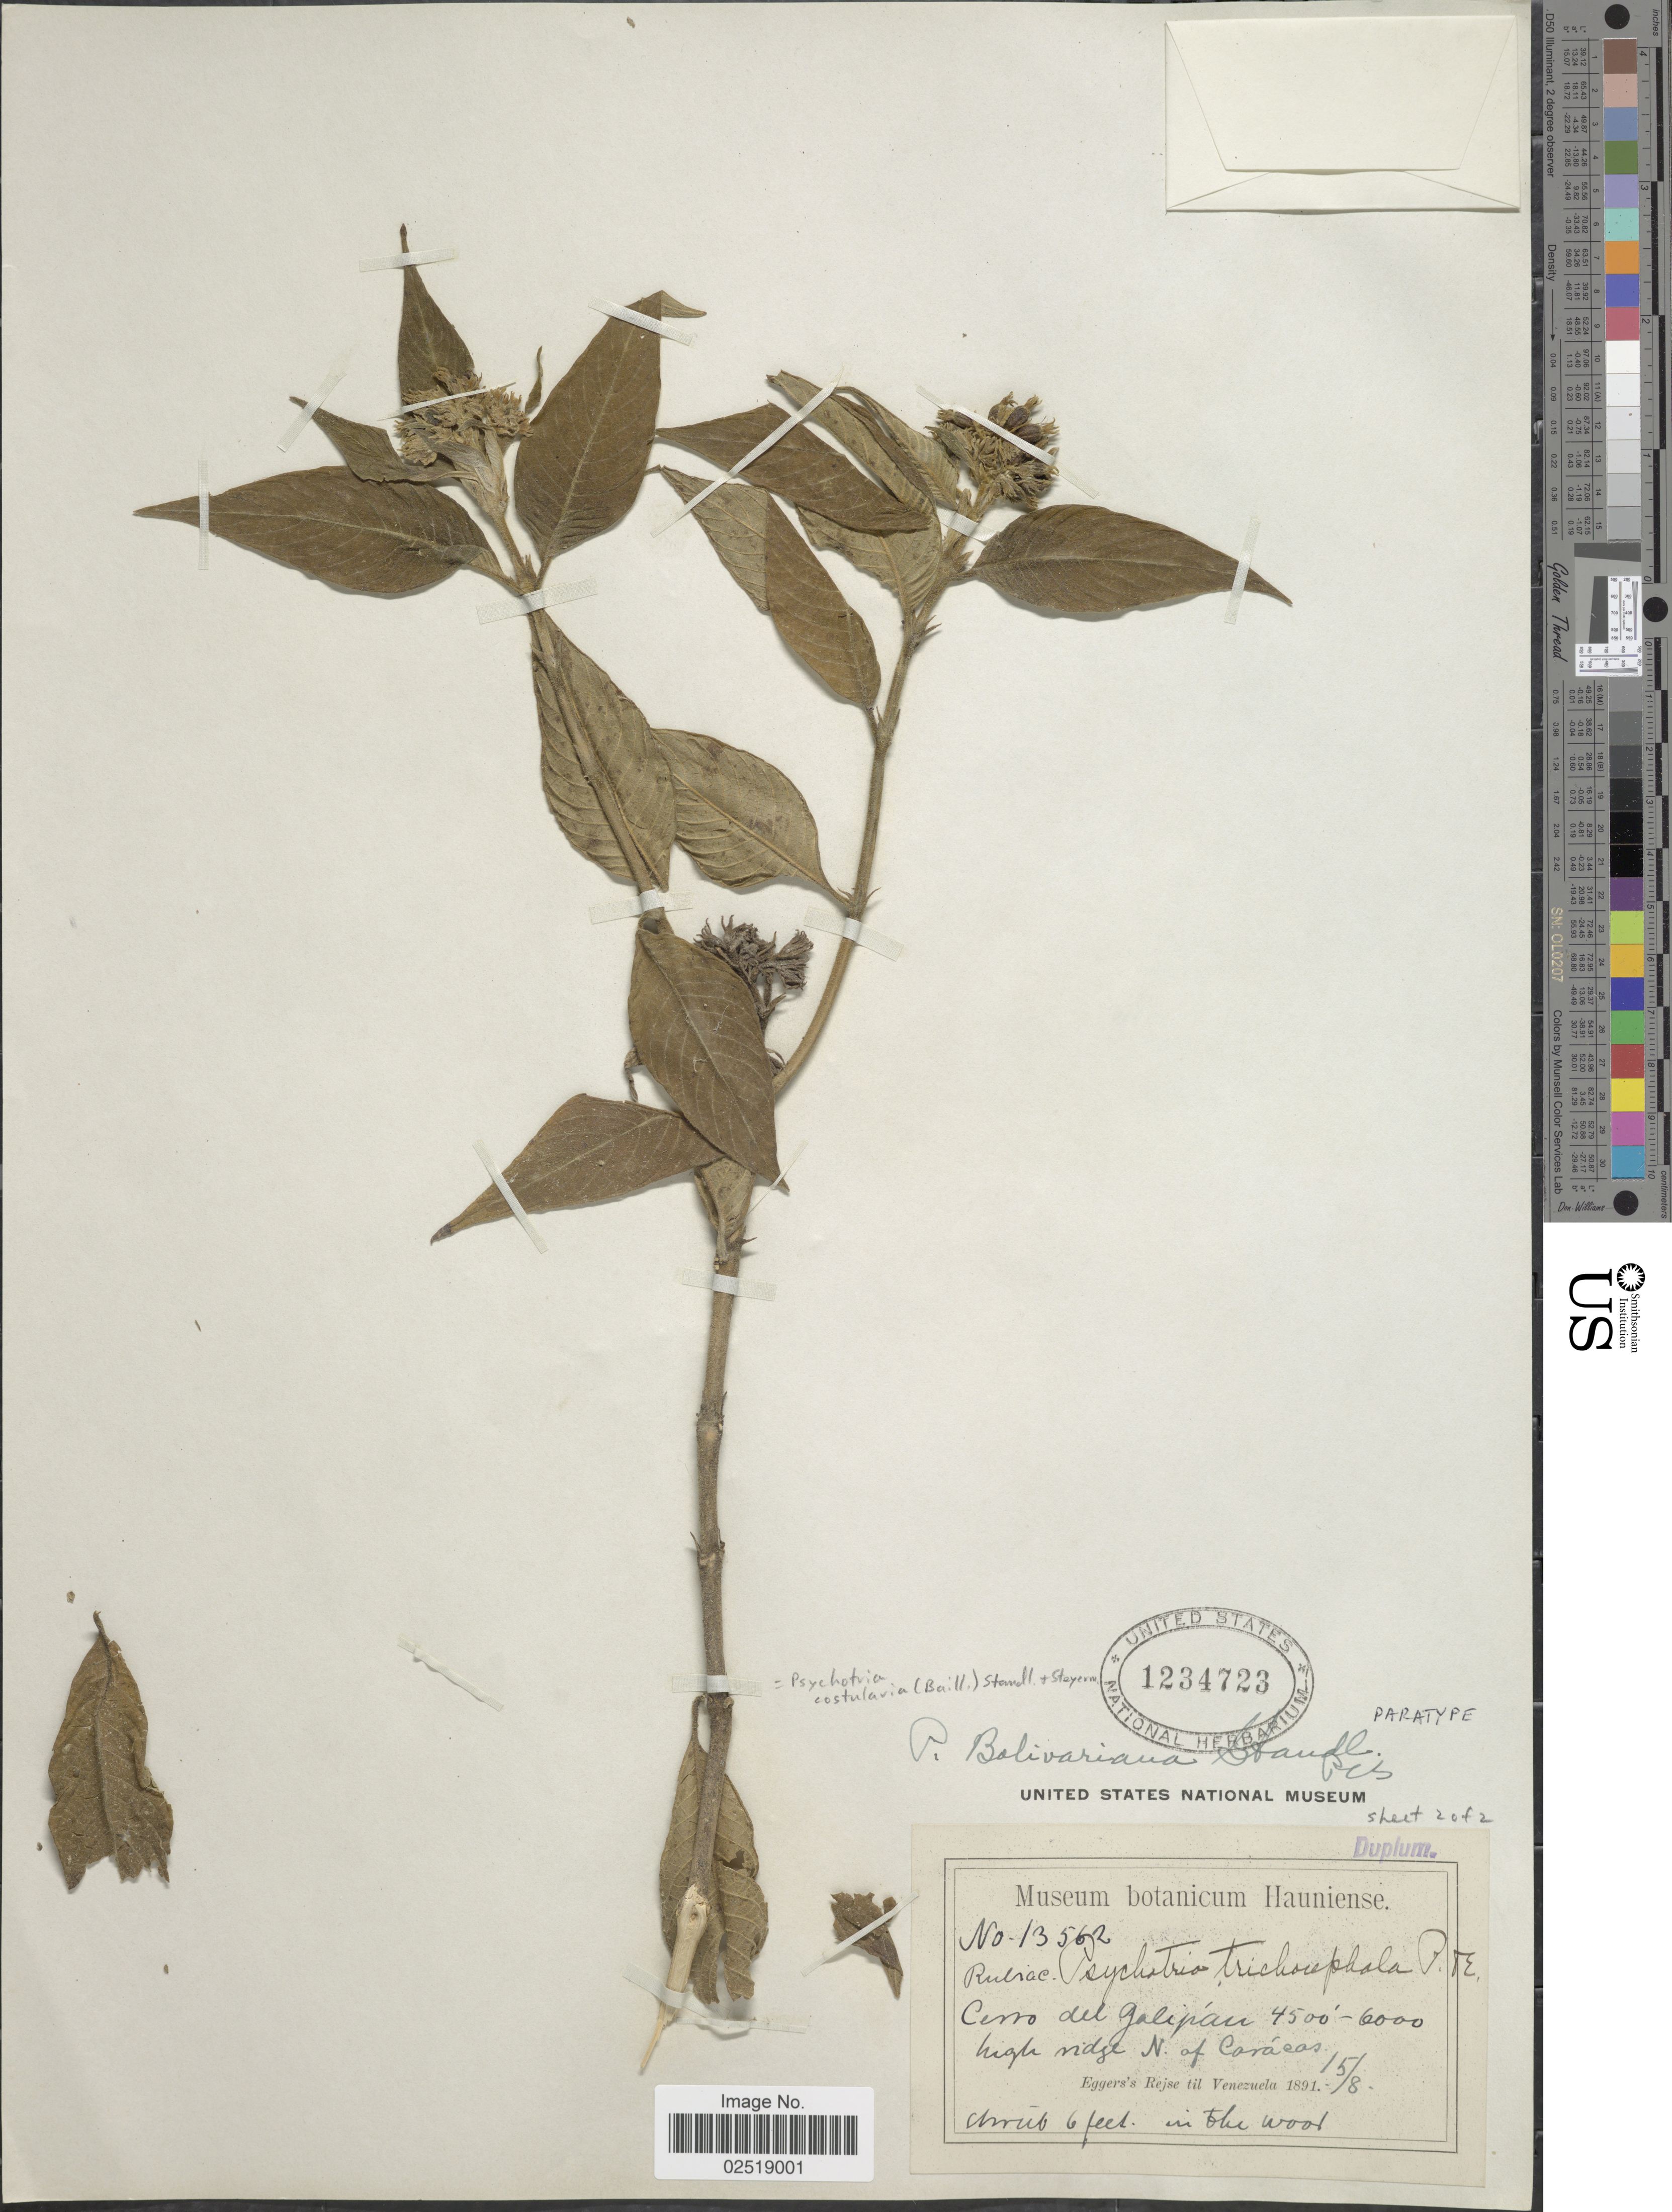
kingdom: Plantae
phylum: Tracheophyta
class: Magnoliopsida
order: Gentianales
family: Rubiaceae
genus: Psychotria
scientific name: Psychotria costularia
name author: (Baill.) Standl. & Steyerm.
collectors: -. Eggers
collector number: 13562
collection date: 1891-08-15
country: Venezuela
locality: Cerro del Galipan, N. of Caracas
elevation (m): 1372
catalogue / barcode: US 1234723